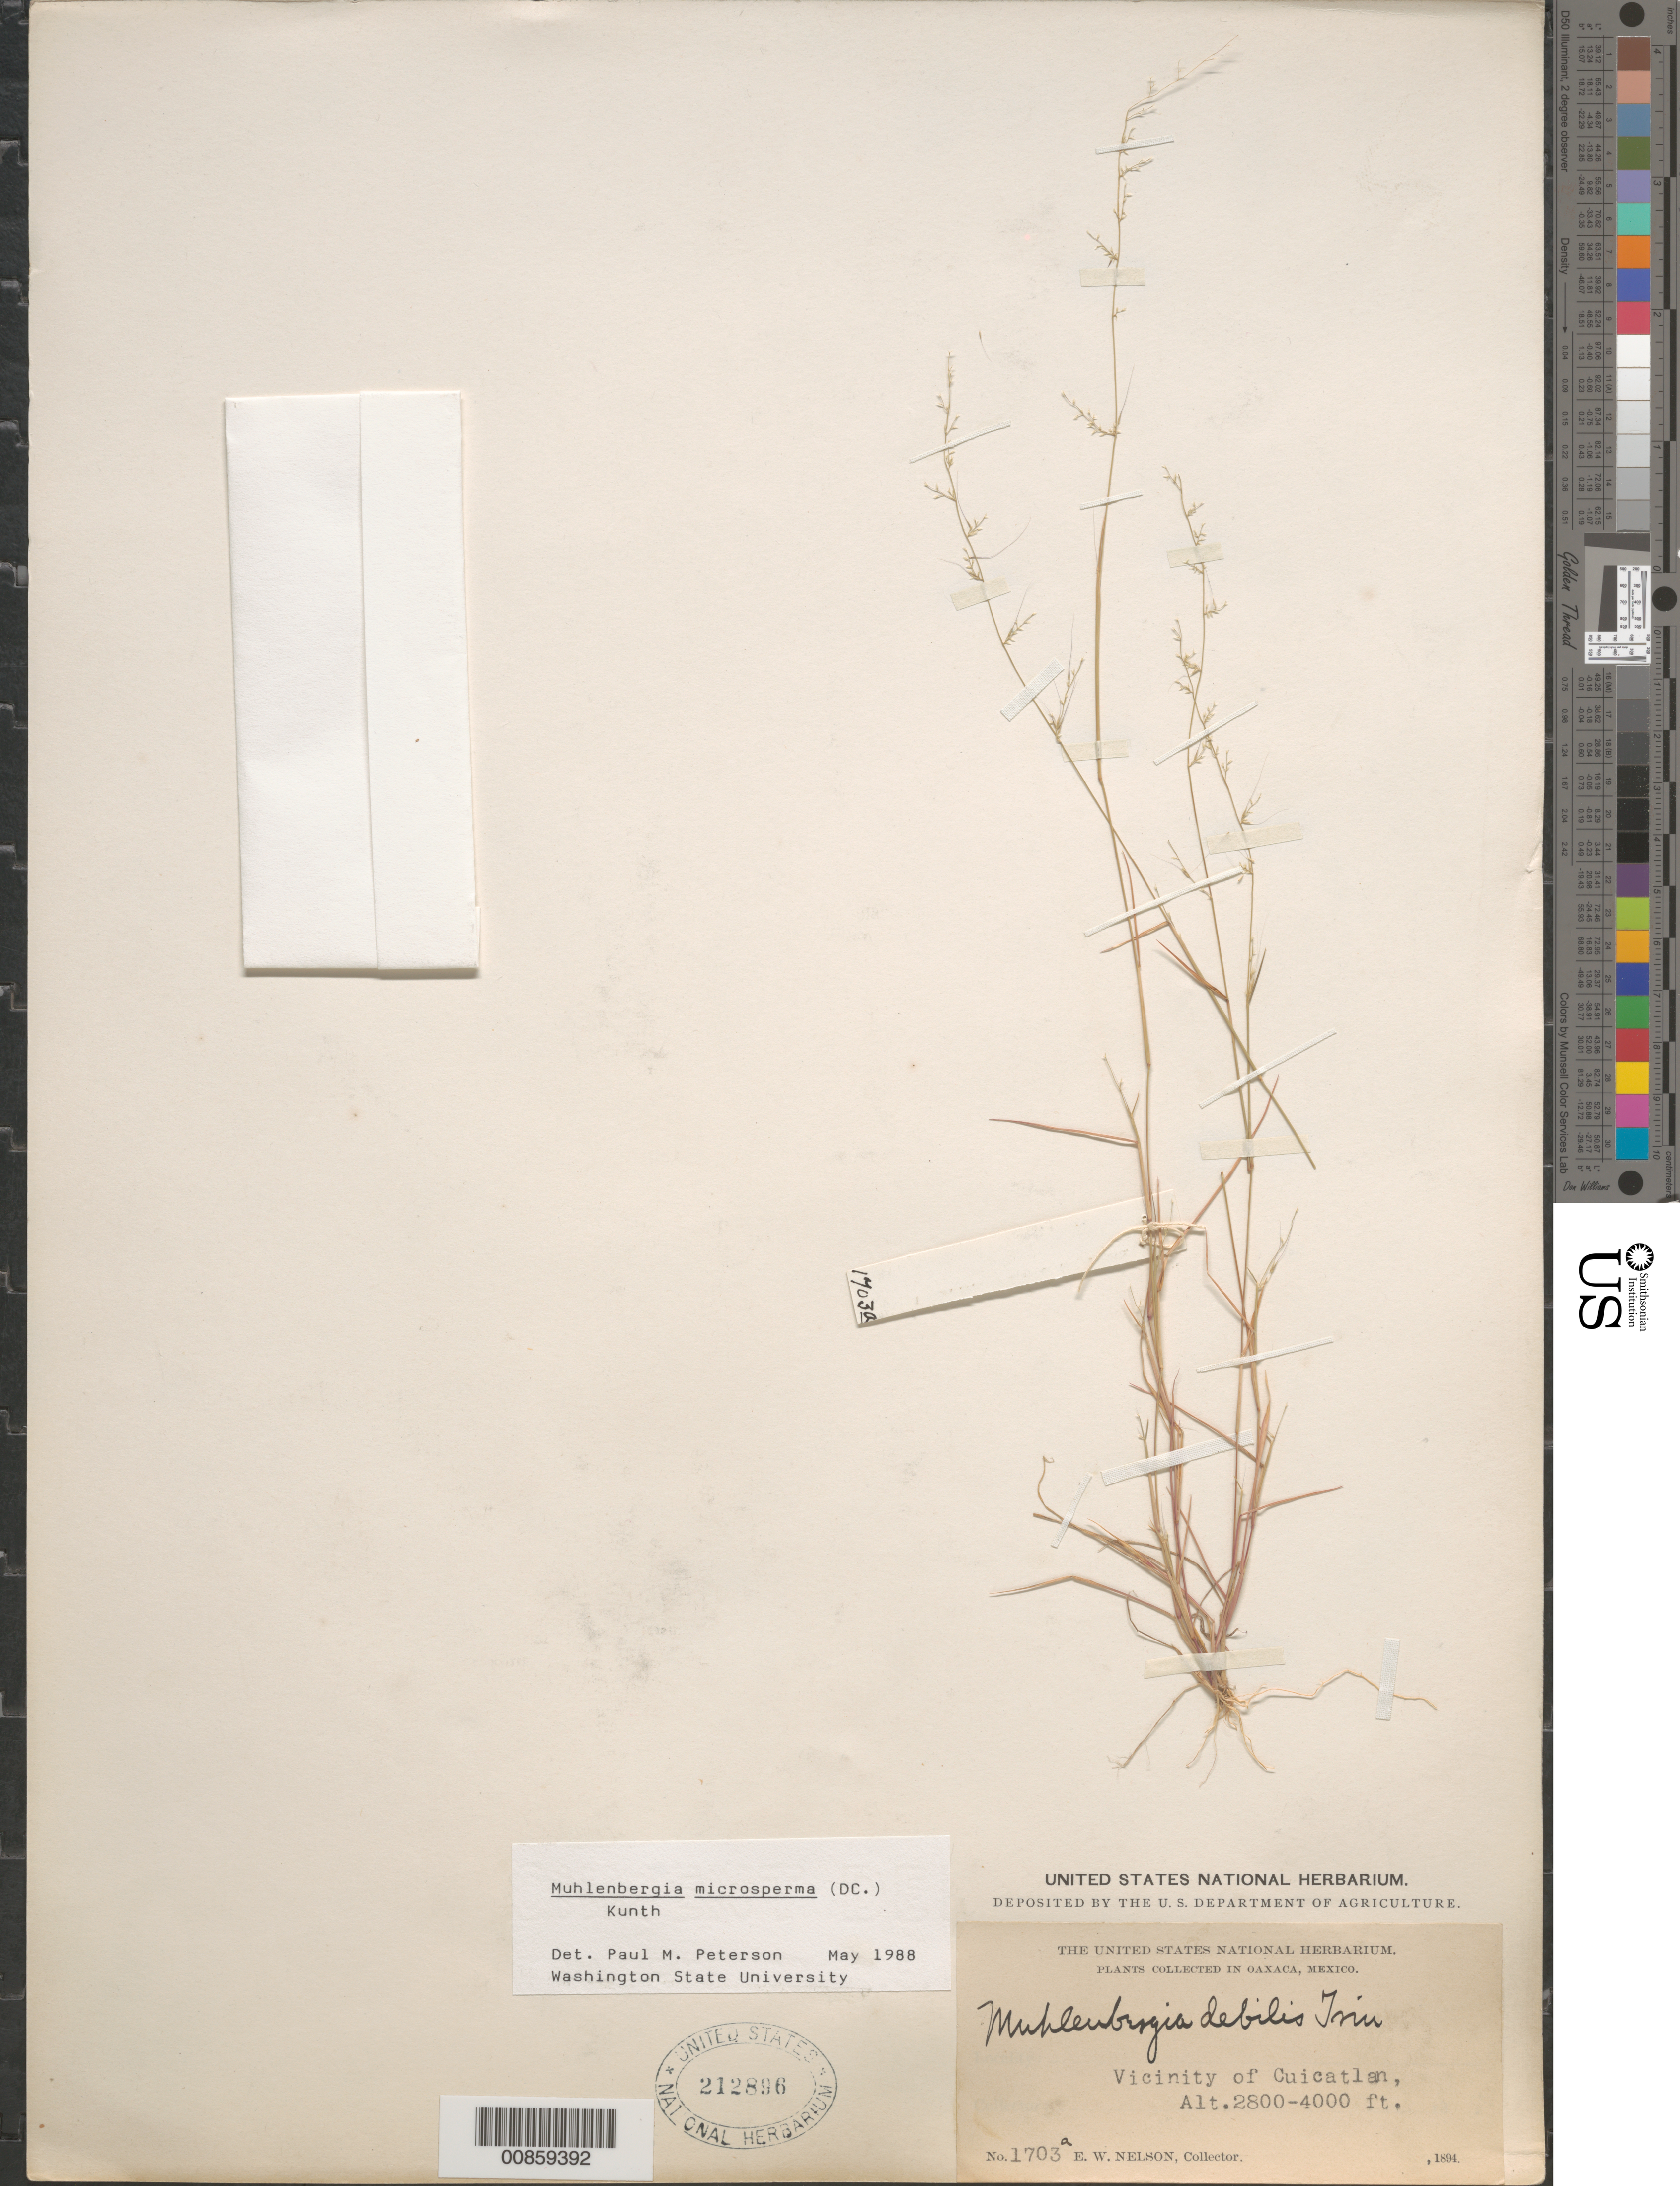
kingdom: Plantae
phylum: Tracheophyta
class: Liliopsida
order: Poales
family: Poaceae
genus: Muhlenbergia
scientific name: Muhlenbergia microsperma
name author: (DC.) Kunth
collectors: E. W. Nelson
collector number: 1703a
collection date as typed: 1894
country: Mexico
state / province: Oaxaca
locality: Vicinity of Cuicatlan, Oax.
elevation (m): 853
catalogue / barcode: US 212896